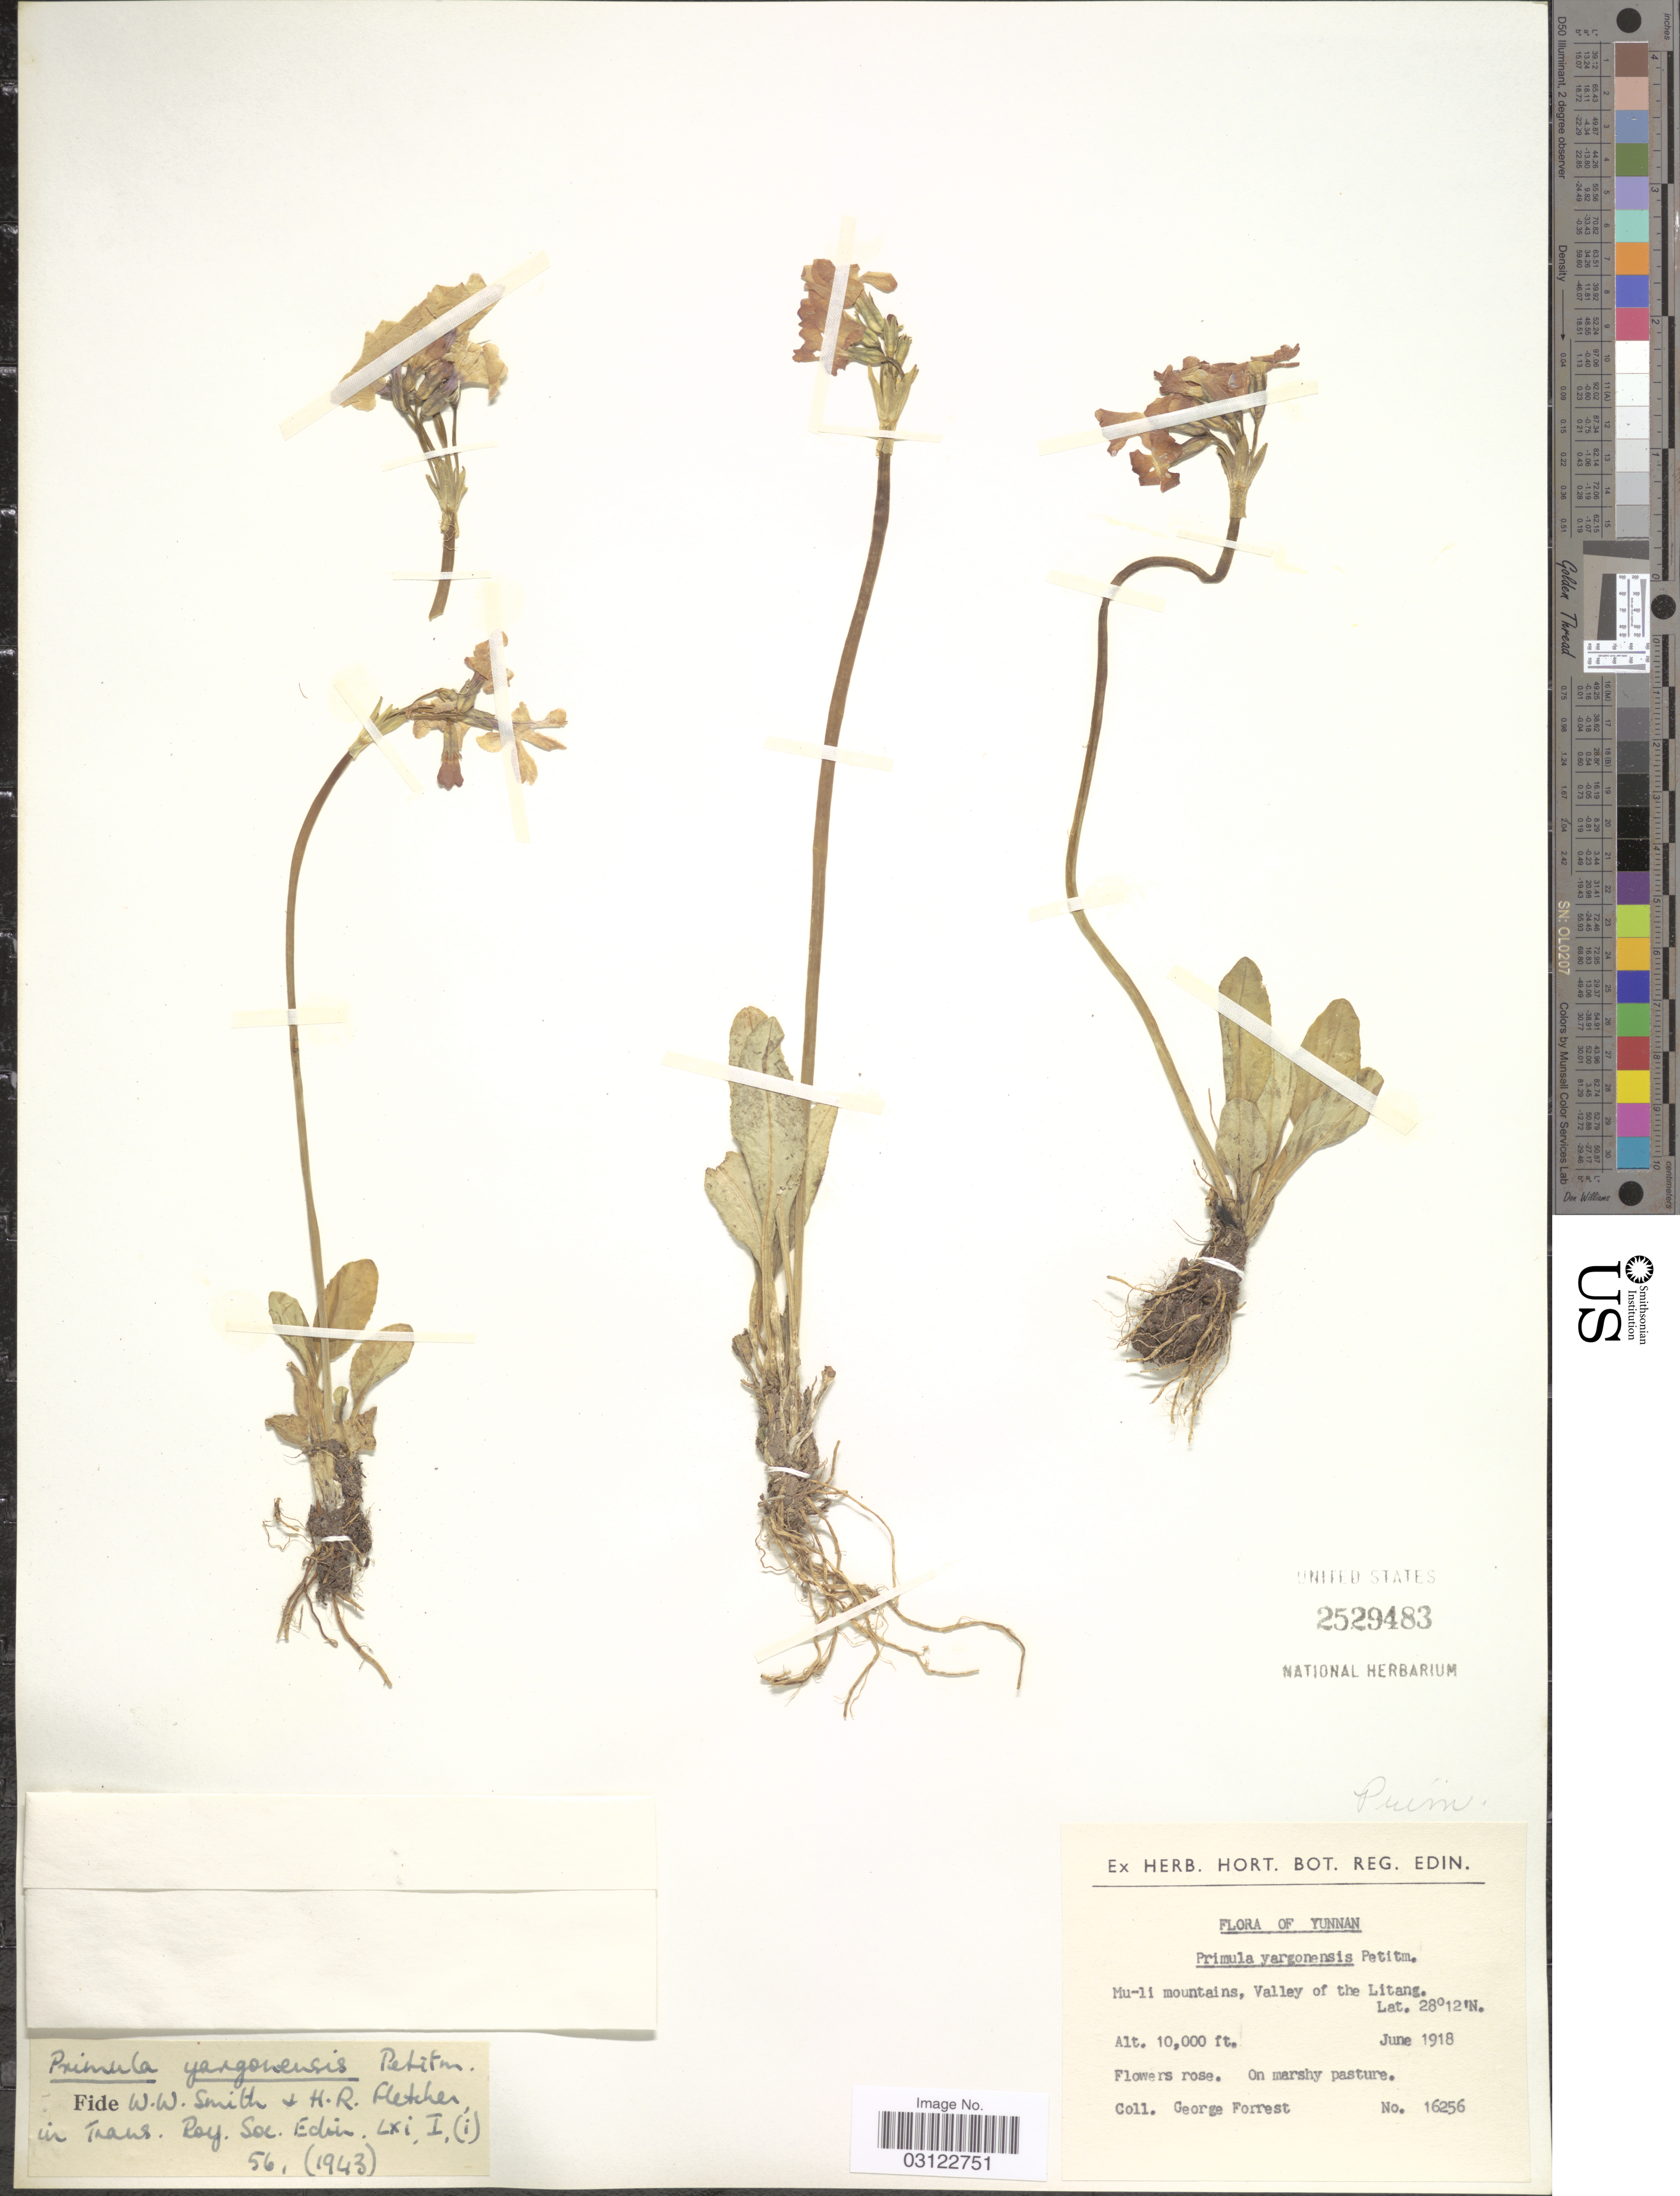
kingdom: Plantae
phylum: Tracheophyta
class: Magnoliopsida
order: Ericales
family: Primulaceae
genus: Primula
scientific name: Primula yargongensis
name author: Petitm.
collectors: G. Forrest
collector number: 16256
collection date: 1918-06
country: China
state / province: Yunnan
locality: Mu-li mountains, Valley of the Litang.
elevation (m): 3048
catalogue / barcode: US 2529483